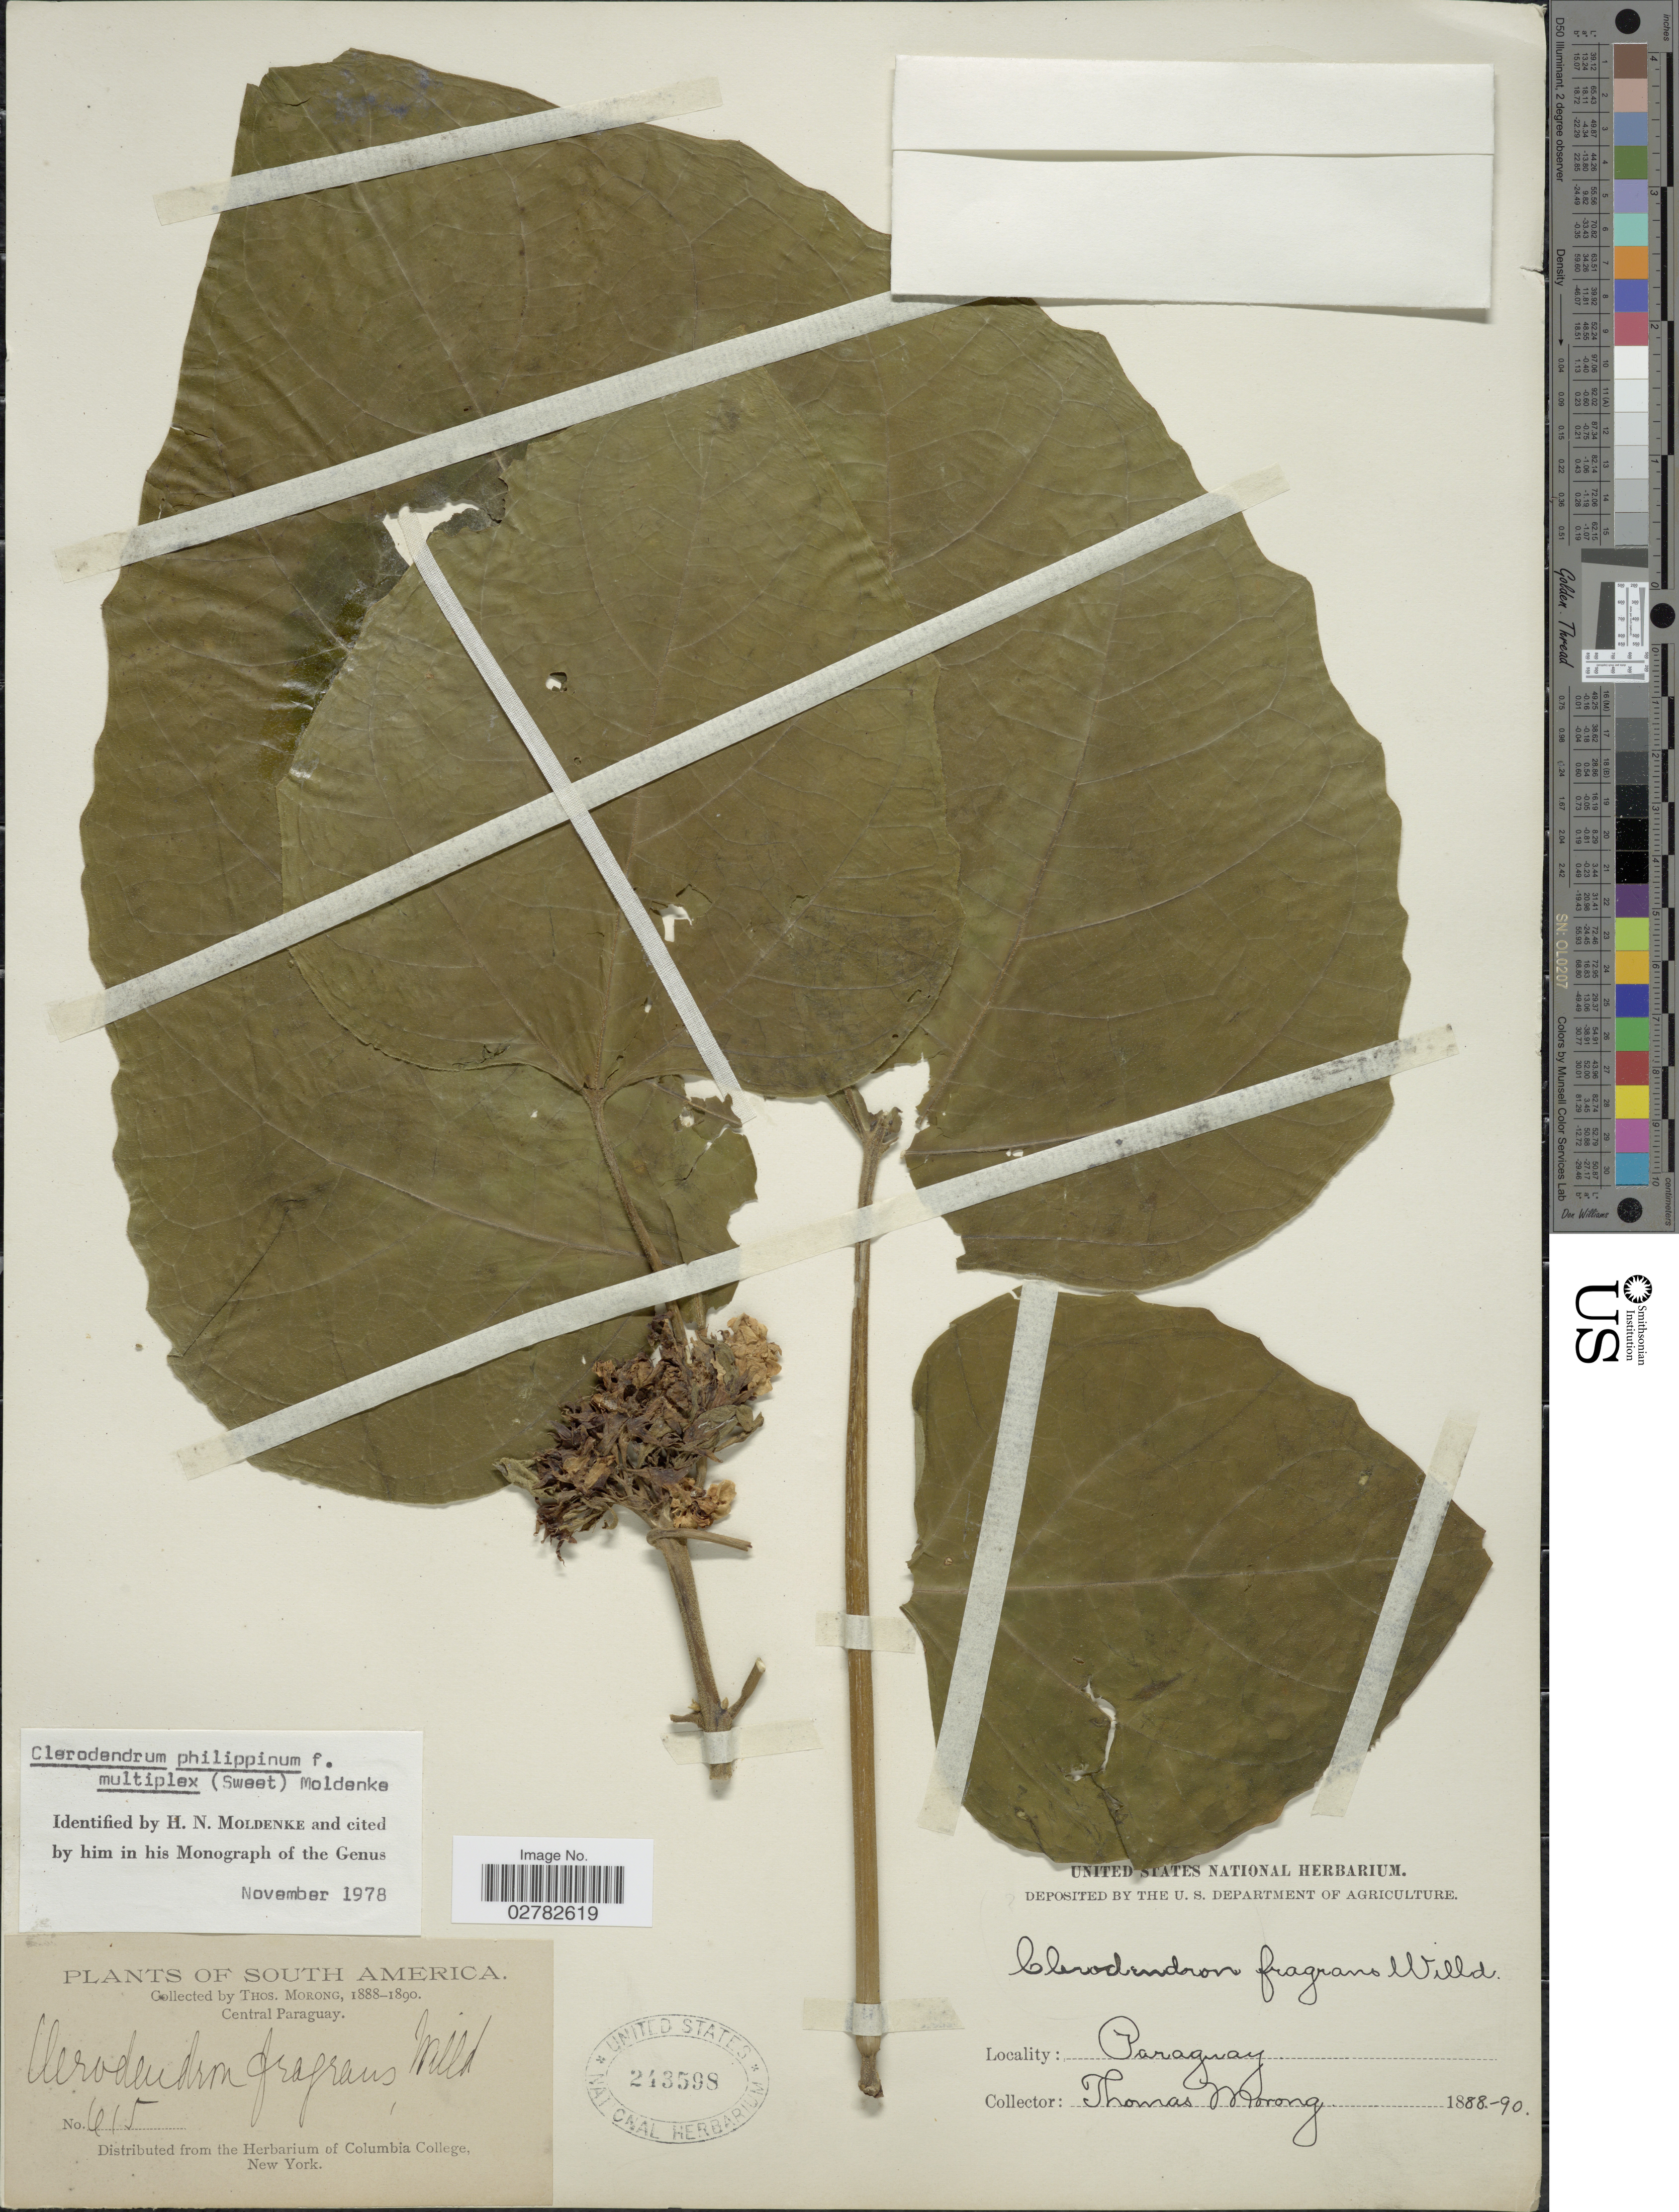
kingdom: Plantae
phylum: Tracheophyta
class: Magnoliopsida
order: Lamiales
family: Lamiaceae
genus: Clerodendrum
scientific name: Clerodendrum philippinum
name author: Schauer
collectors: ex herb. T. Morong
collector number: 615*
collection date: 1888/1890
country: Paraguay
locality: Central Paraguay.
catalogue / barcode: US 243598